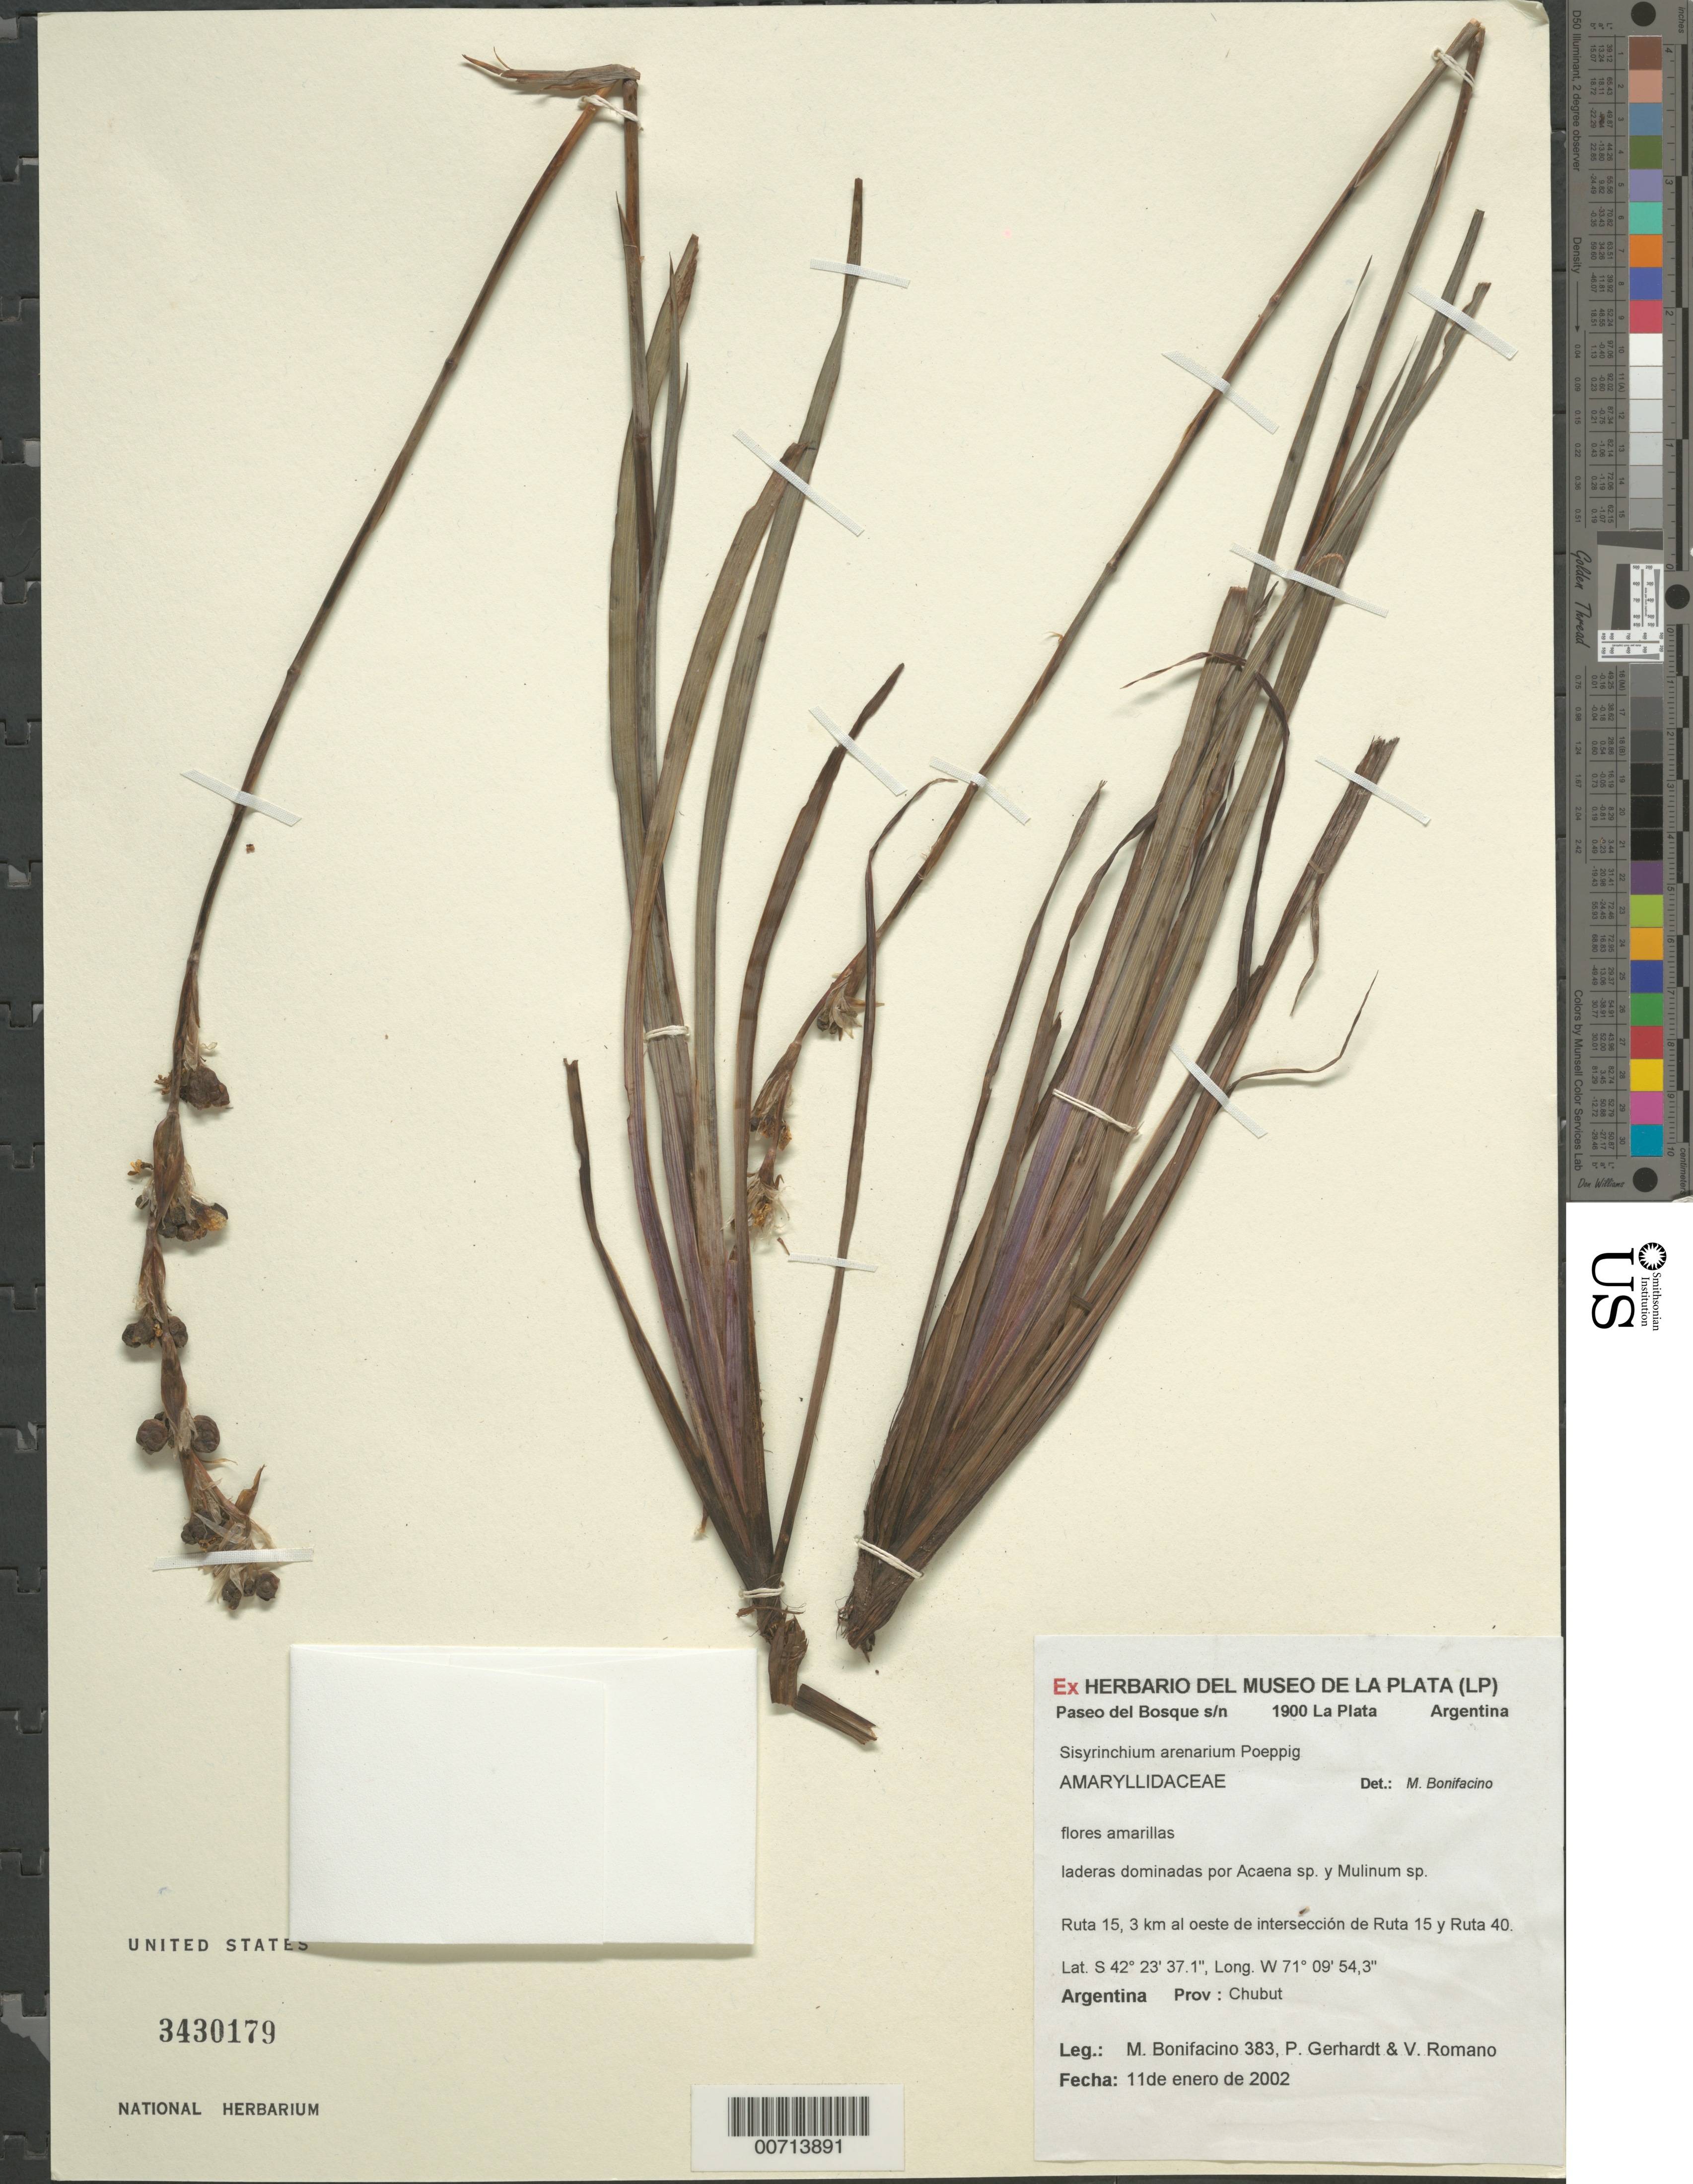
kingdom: Plantae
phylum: Tracheophyta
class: Liliopsida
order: Asparagales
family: Iridaceae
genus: Sisyrinchium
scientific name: Sisyrinchium arenarium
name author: Poepp.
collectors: M. Bonifacino, P. Gerhardt & V. Romano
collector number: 0383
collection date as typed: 11 Jan 2002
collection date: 2002-01-11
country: Argentina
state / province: Chubut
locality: Ruta.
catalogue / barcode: US 3430179